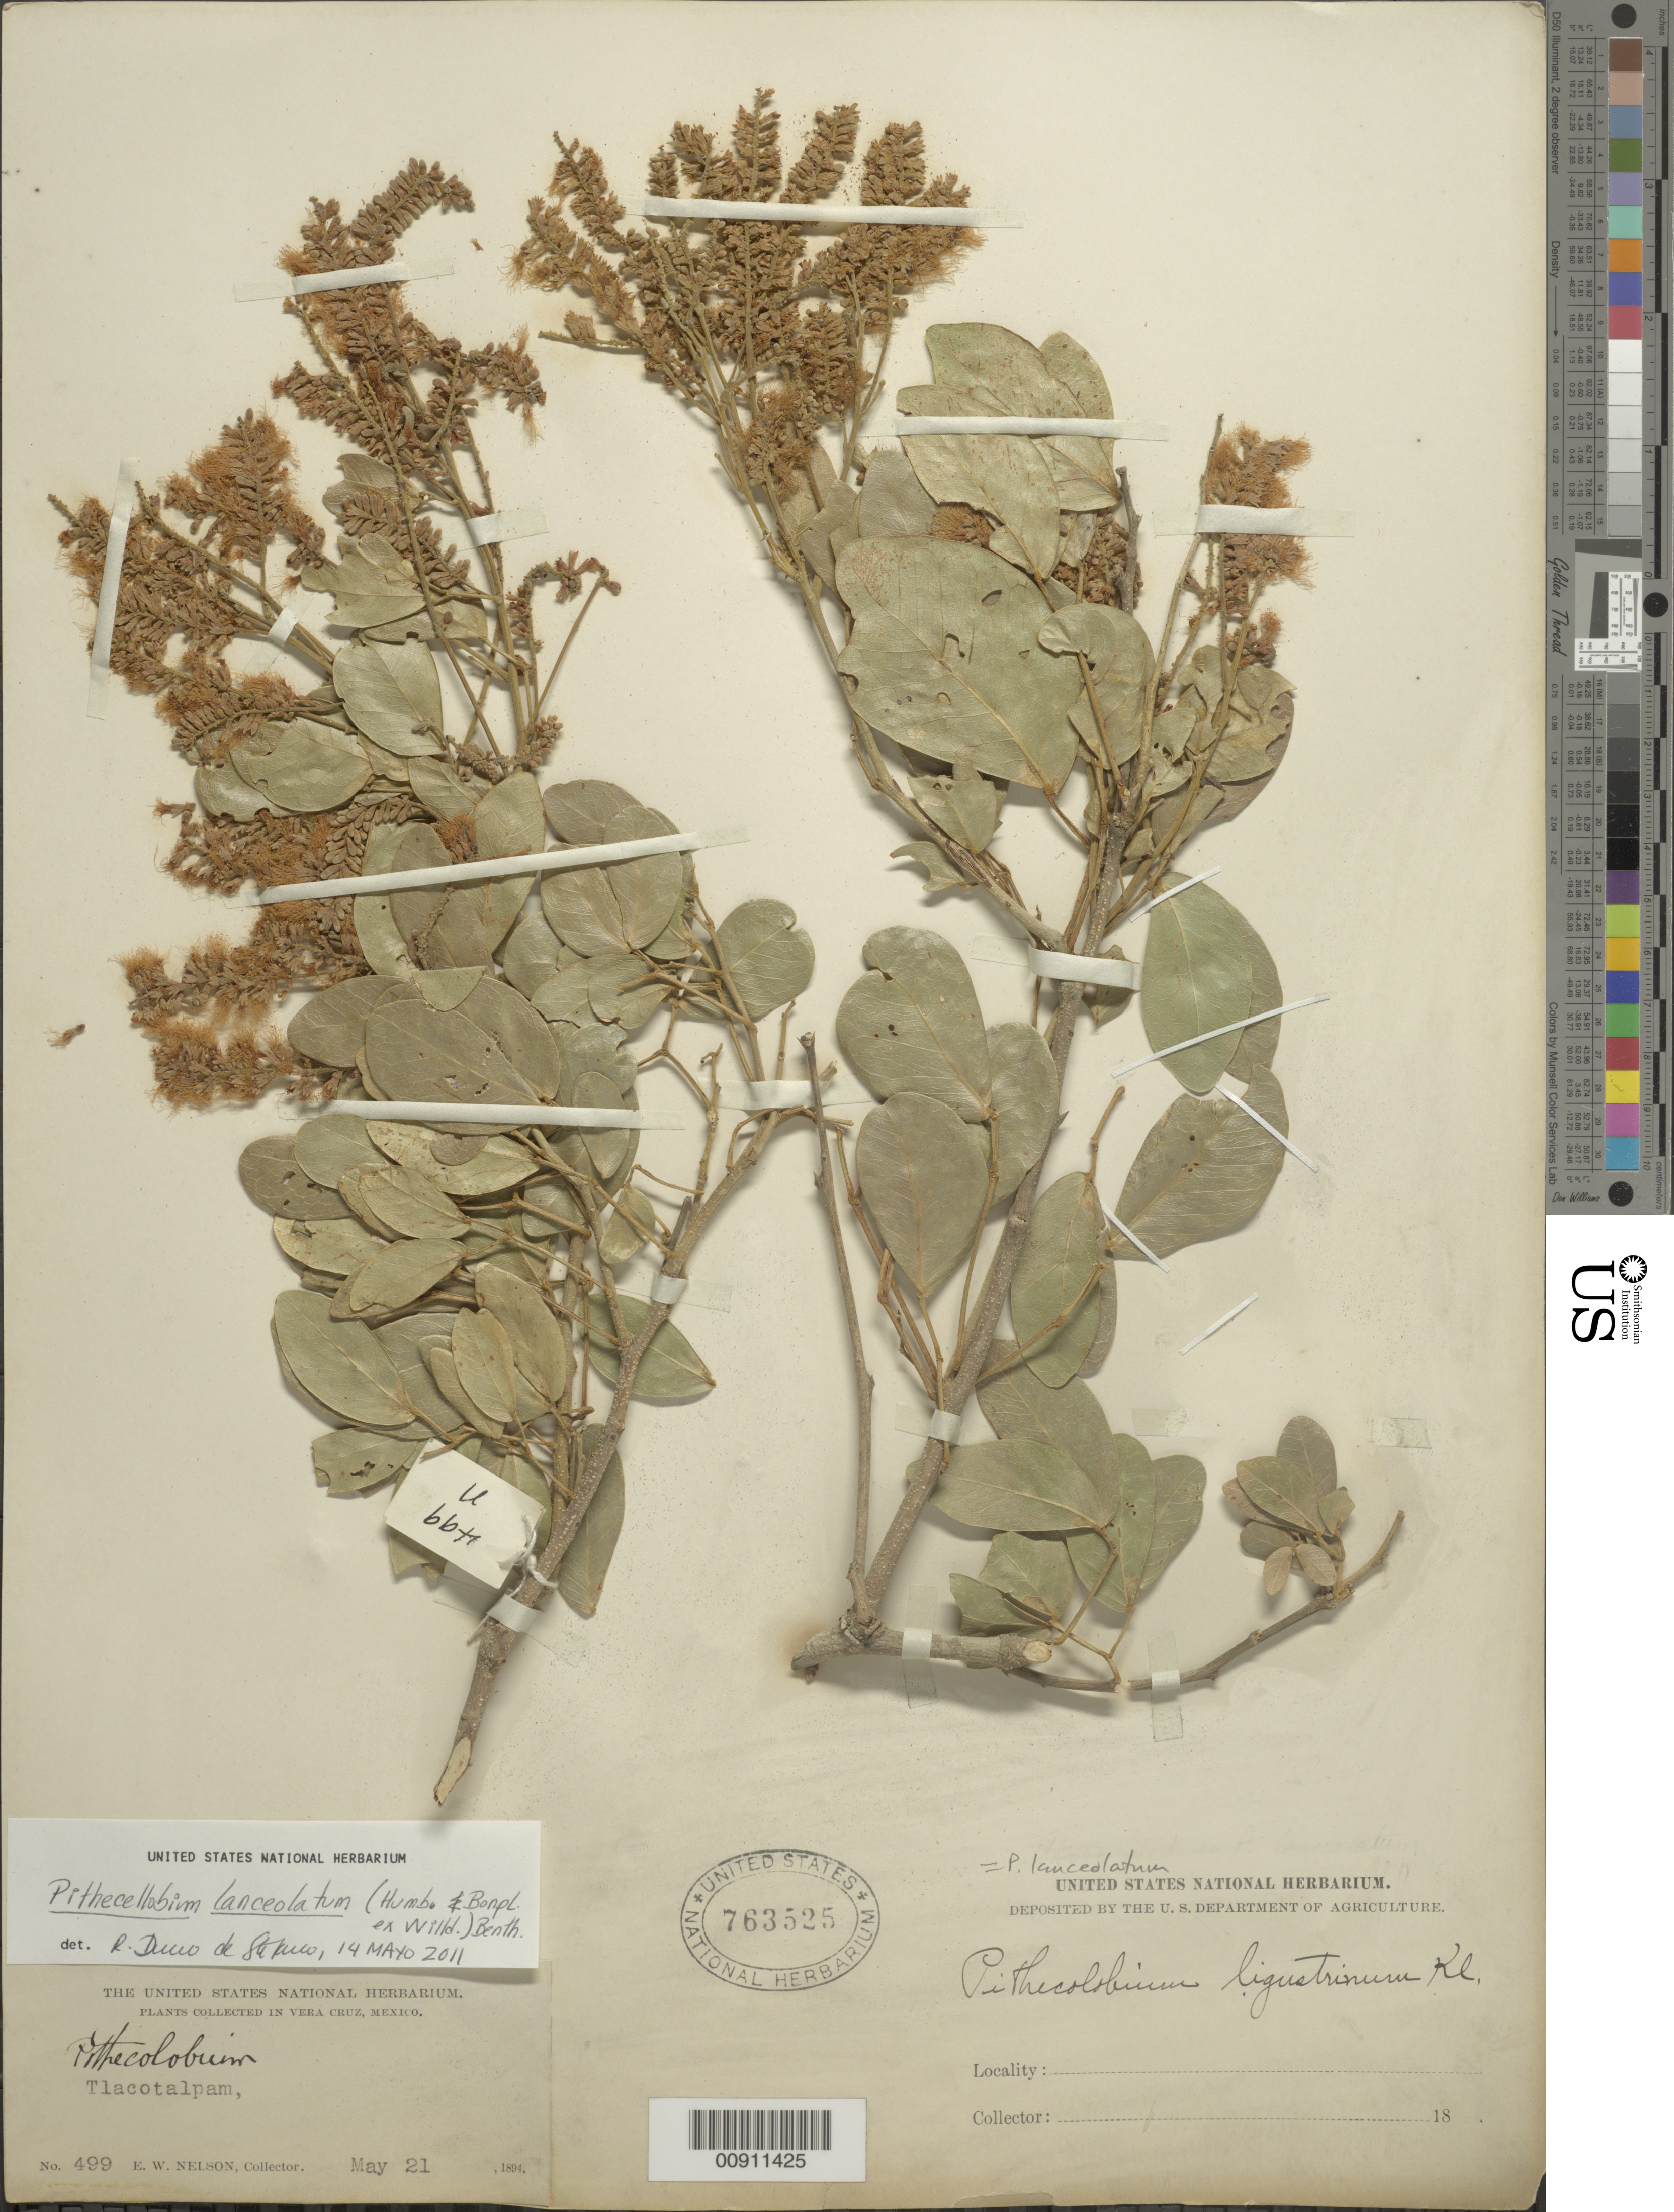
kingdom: Plantae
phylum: Tracheophyta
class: Magnoliopsida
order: Fabales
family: Fabaceae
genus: Pithecellobium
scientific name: Pithecellobium lanceolatum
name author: (Humb. & Bonpl. ex Willd.) Benth.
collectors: E. W. Nelson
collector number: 499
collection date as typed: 21 May 1894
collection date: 1894-05-21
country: Mexico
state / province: Veracruz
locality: Tlacotalpam, Veracruz.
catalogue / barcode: US 763525